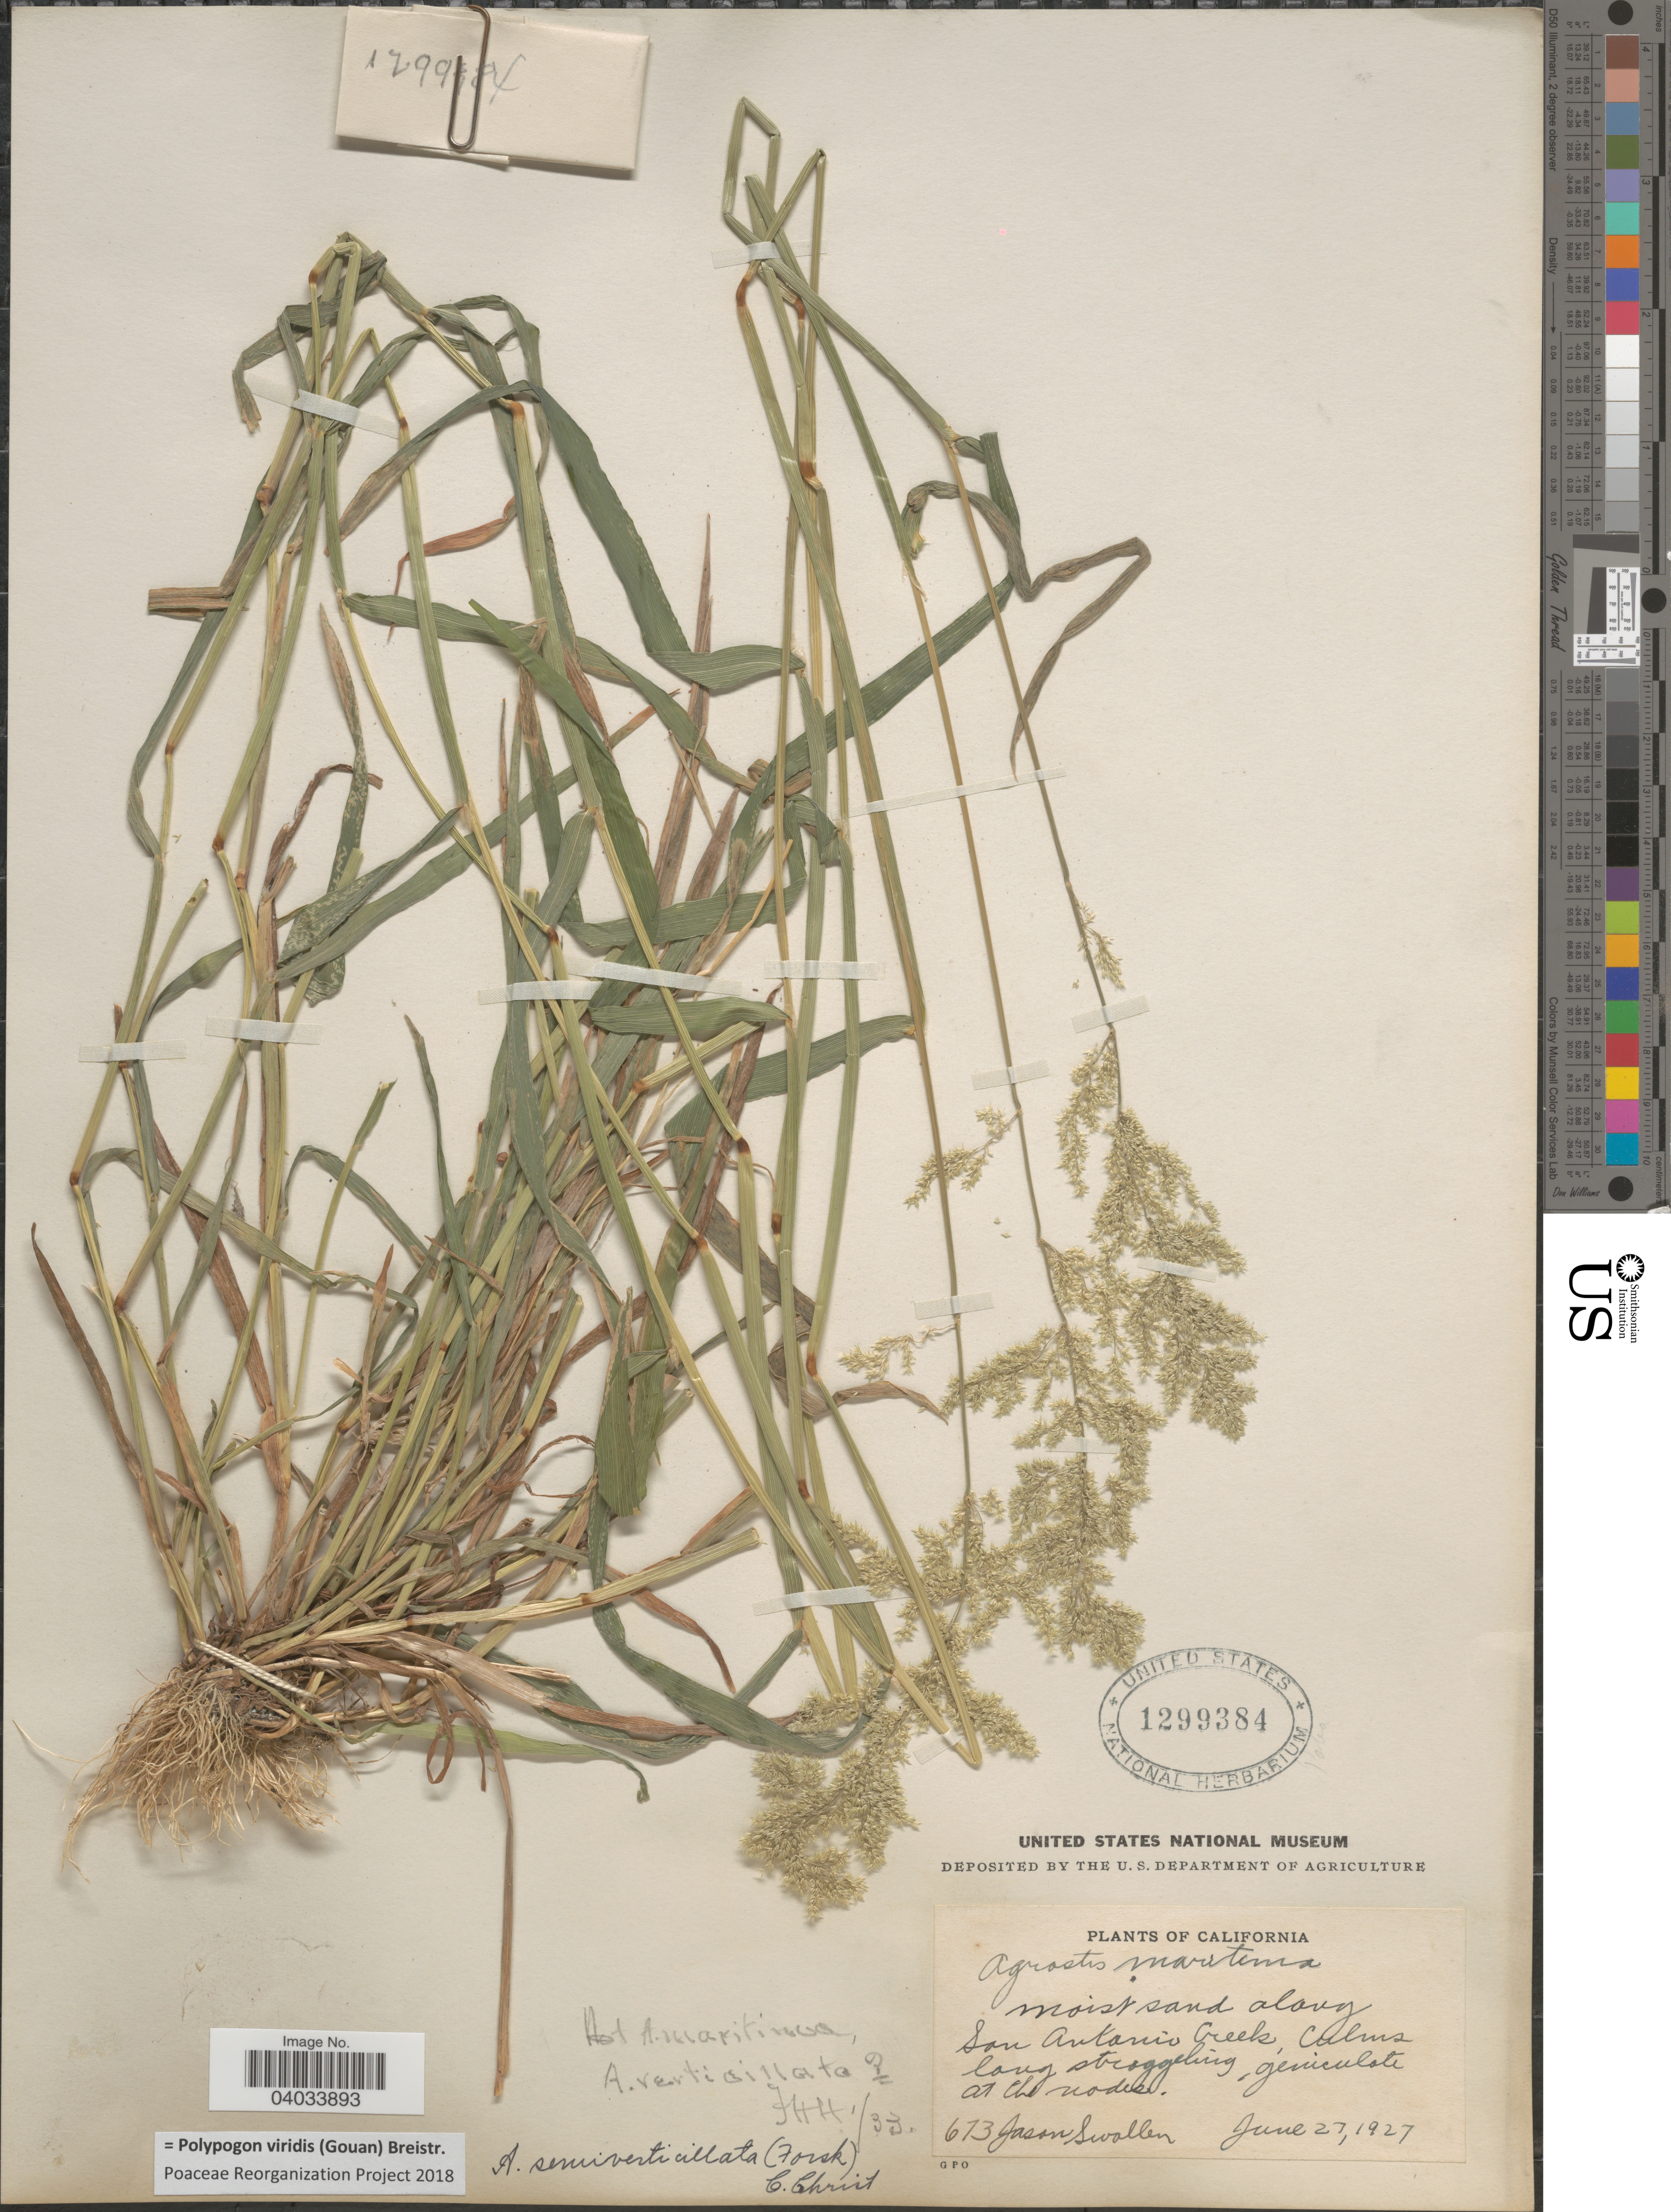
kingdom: Plantae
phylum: Tracheophyta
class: Liliopsida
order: Poales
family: Poaceae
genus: Polypogon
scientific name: Polypogon viridis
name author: (Gouan) Breistroffer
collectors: J. R. Swallen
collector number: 673*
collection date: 1927-06-27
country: United States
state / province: California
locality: Along San Antonio Creek.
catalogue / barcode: US 1299384